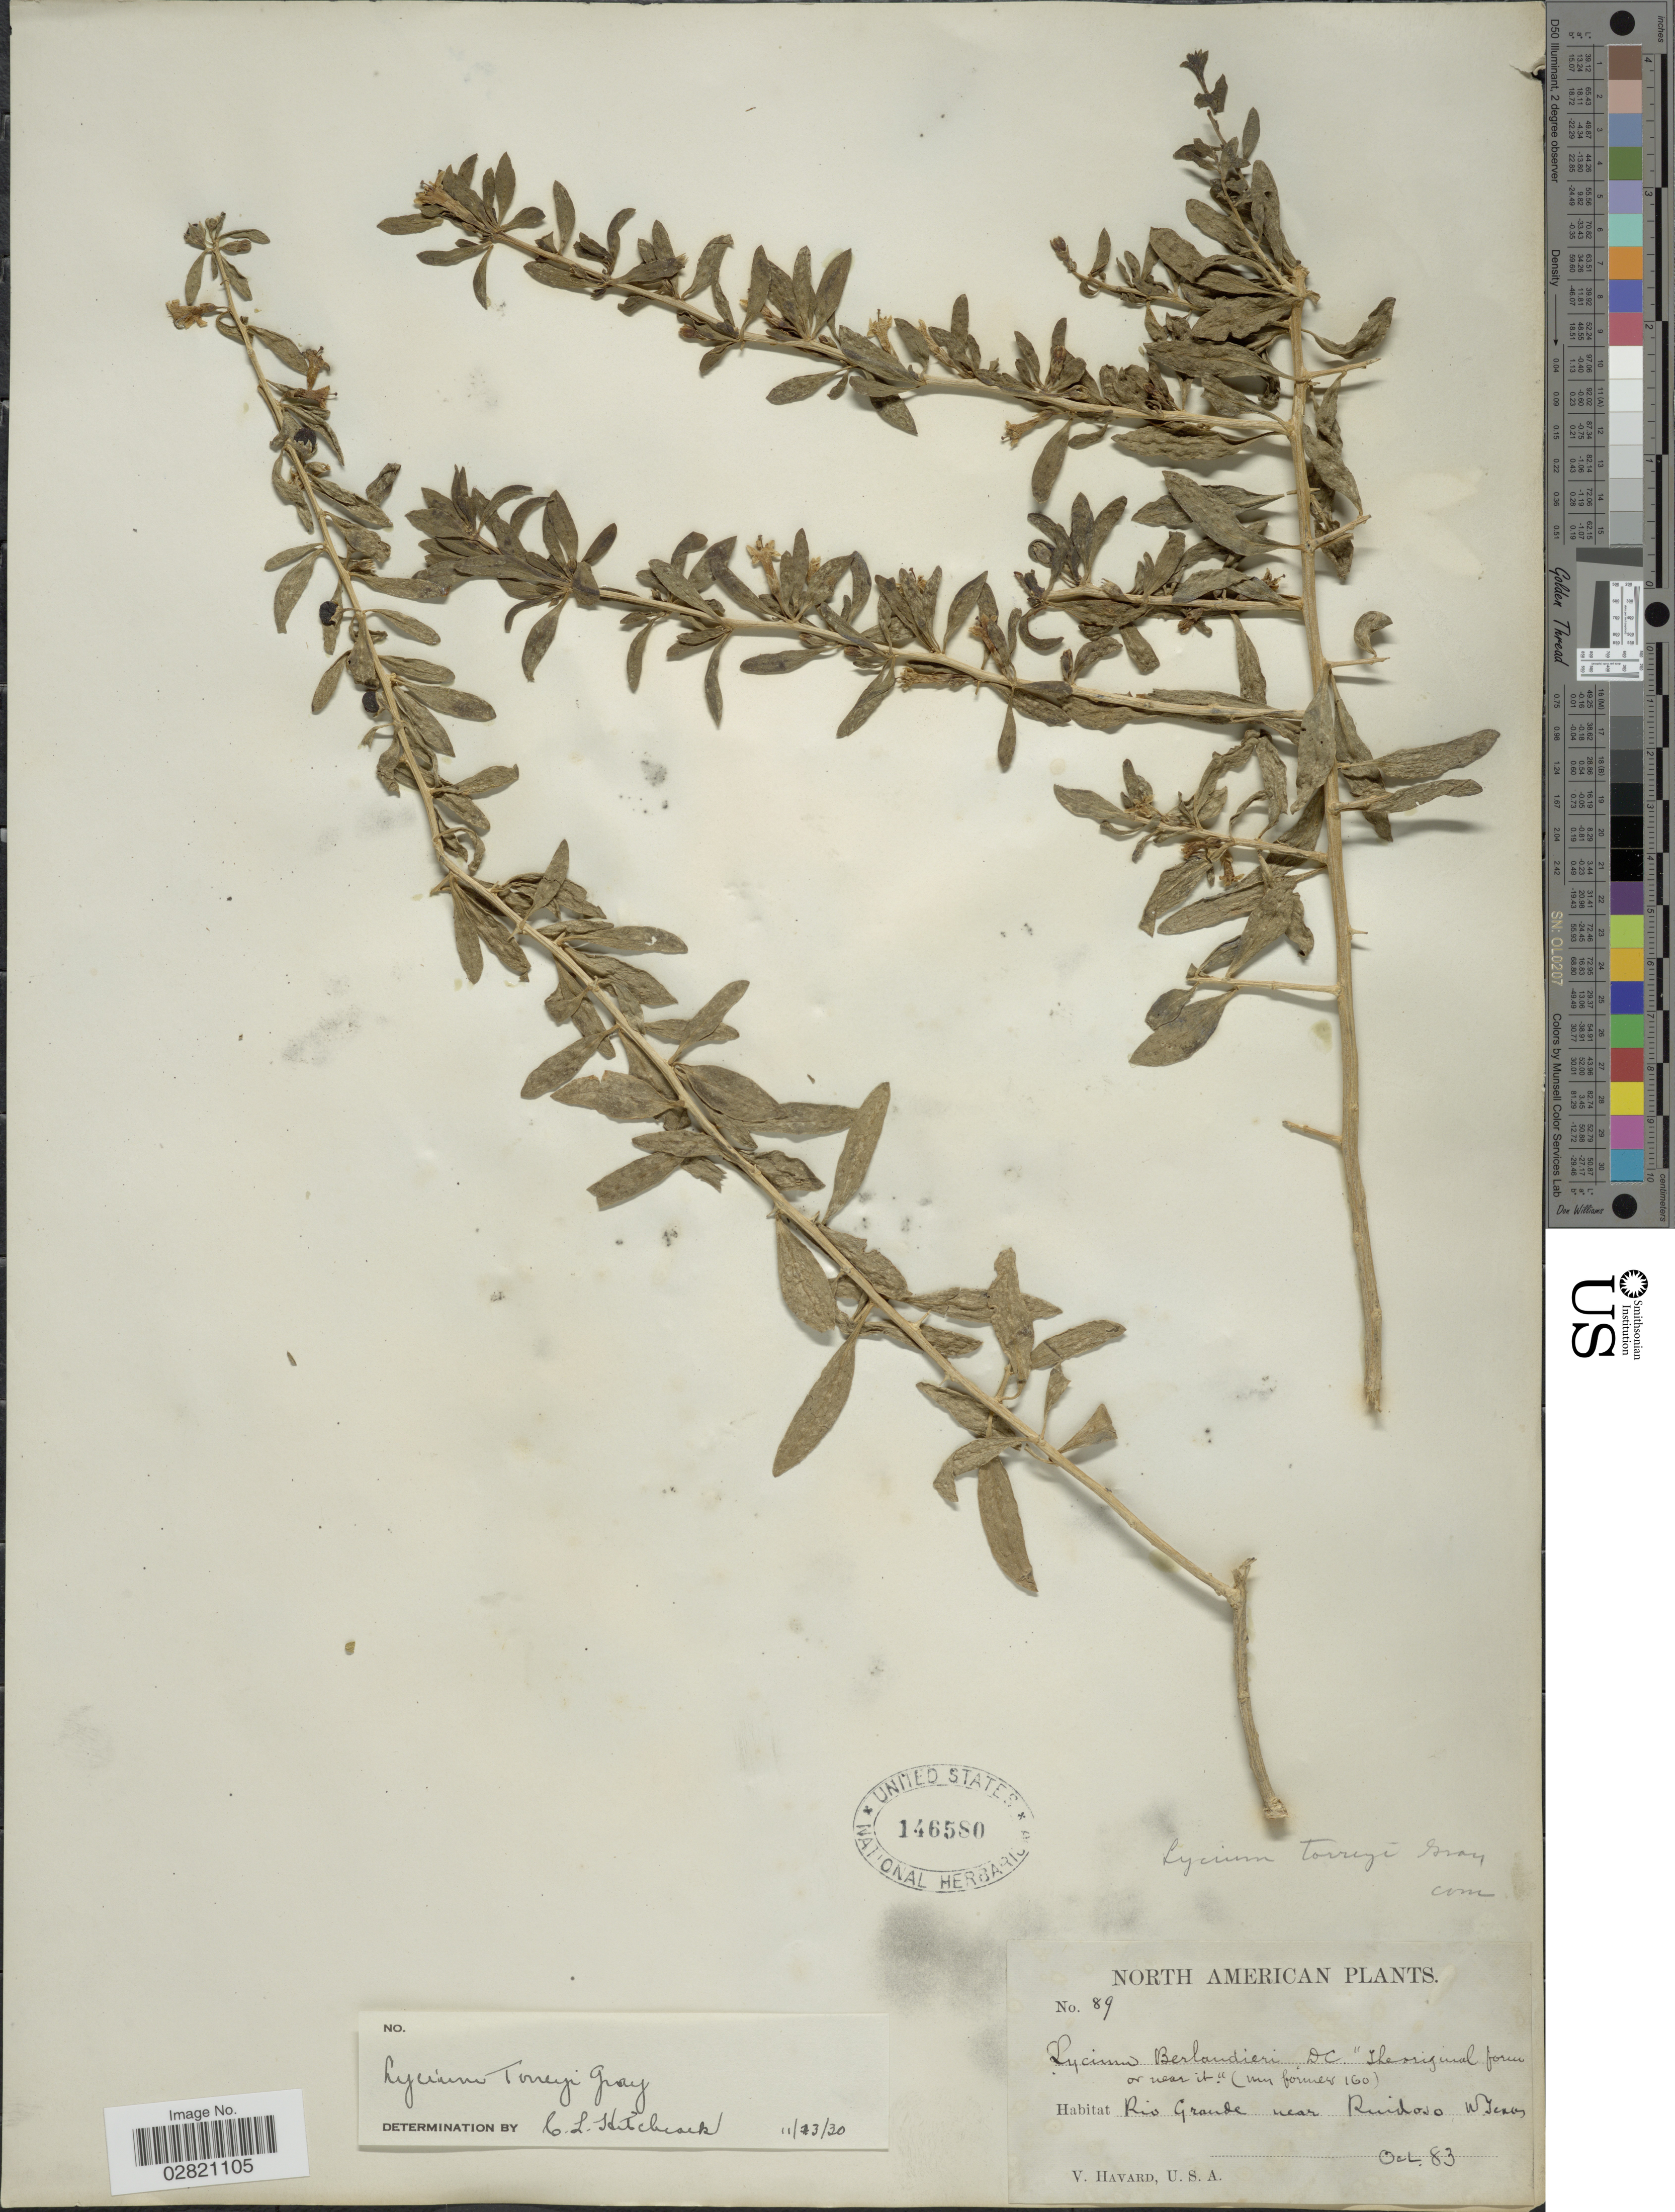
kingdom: Plantae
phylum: Tracheophyta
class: Magnoliopsida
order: Solanales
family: Solanaceae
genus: Lycium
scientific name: Lycium torreyi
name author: A. Gray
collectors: V. Havard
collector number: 89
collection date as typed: Transcribed d/m/y: /10/83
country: United States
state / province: Texas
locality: Rio Grande near Ruidoso. W. Texas.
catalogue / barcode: US 146580